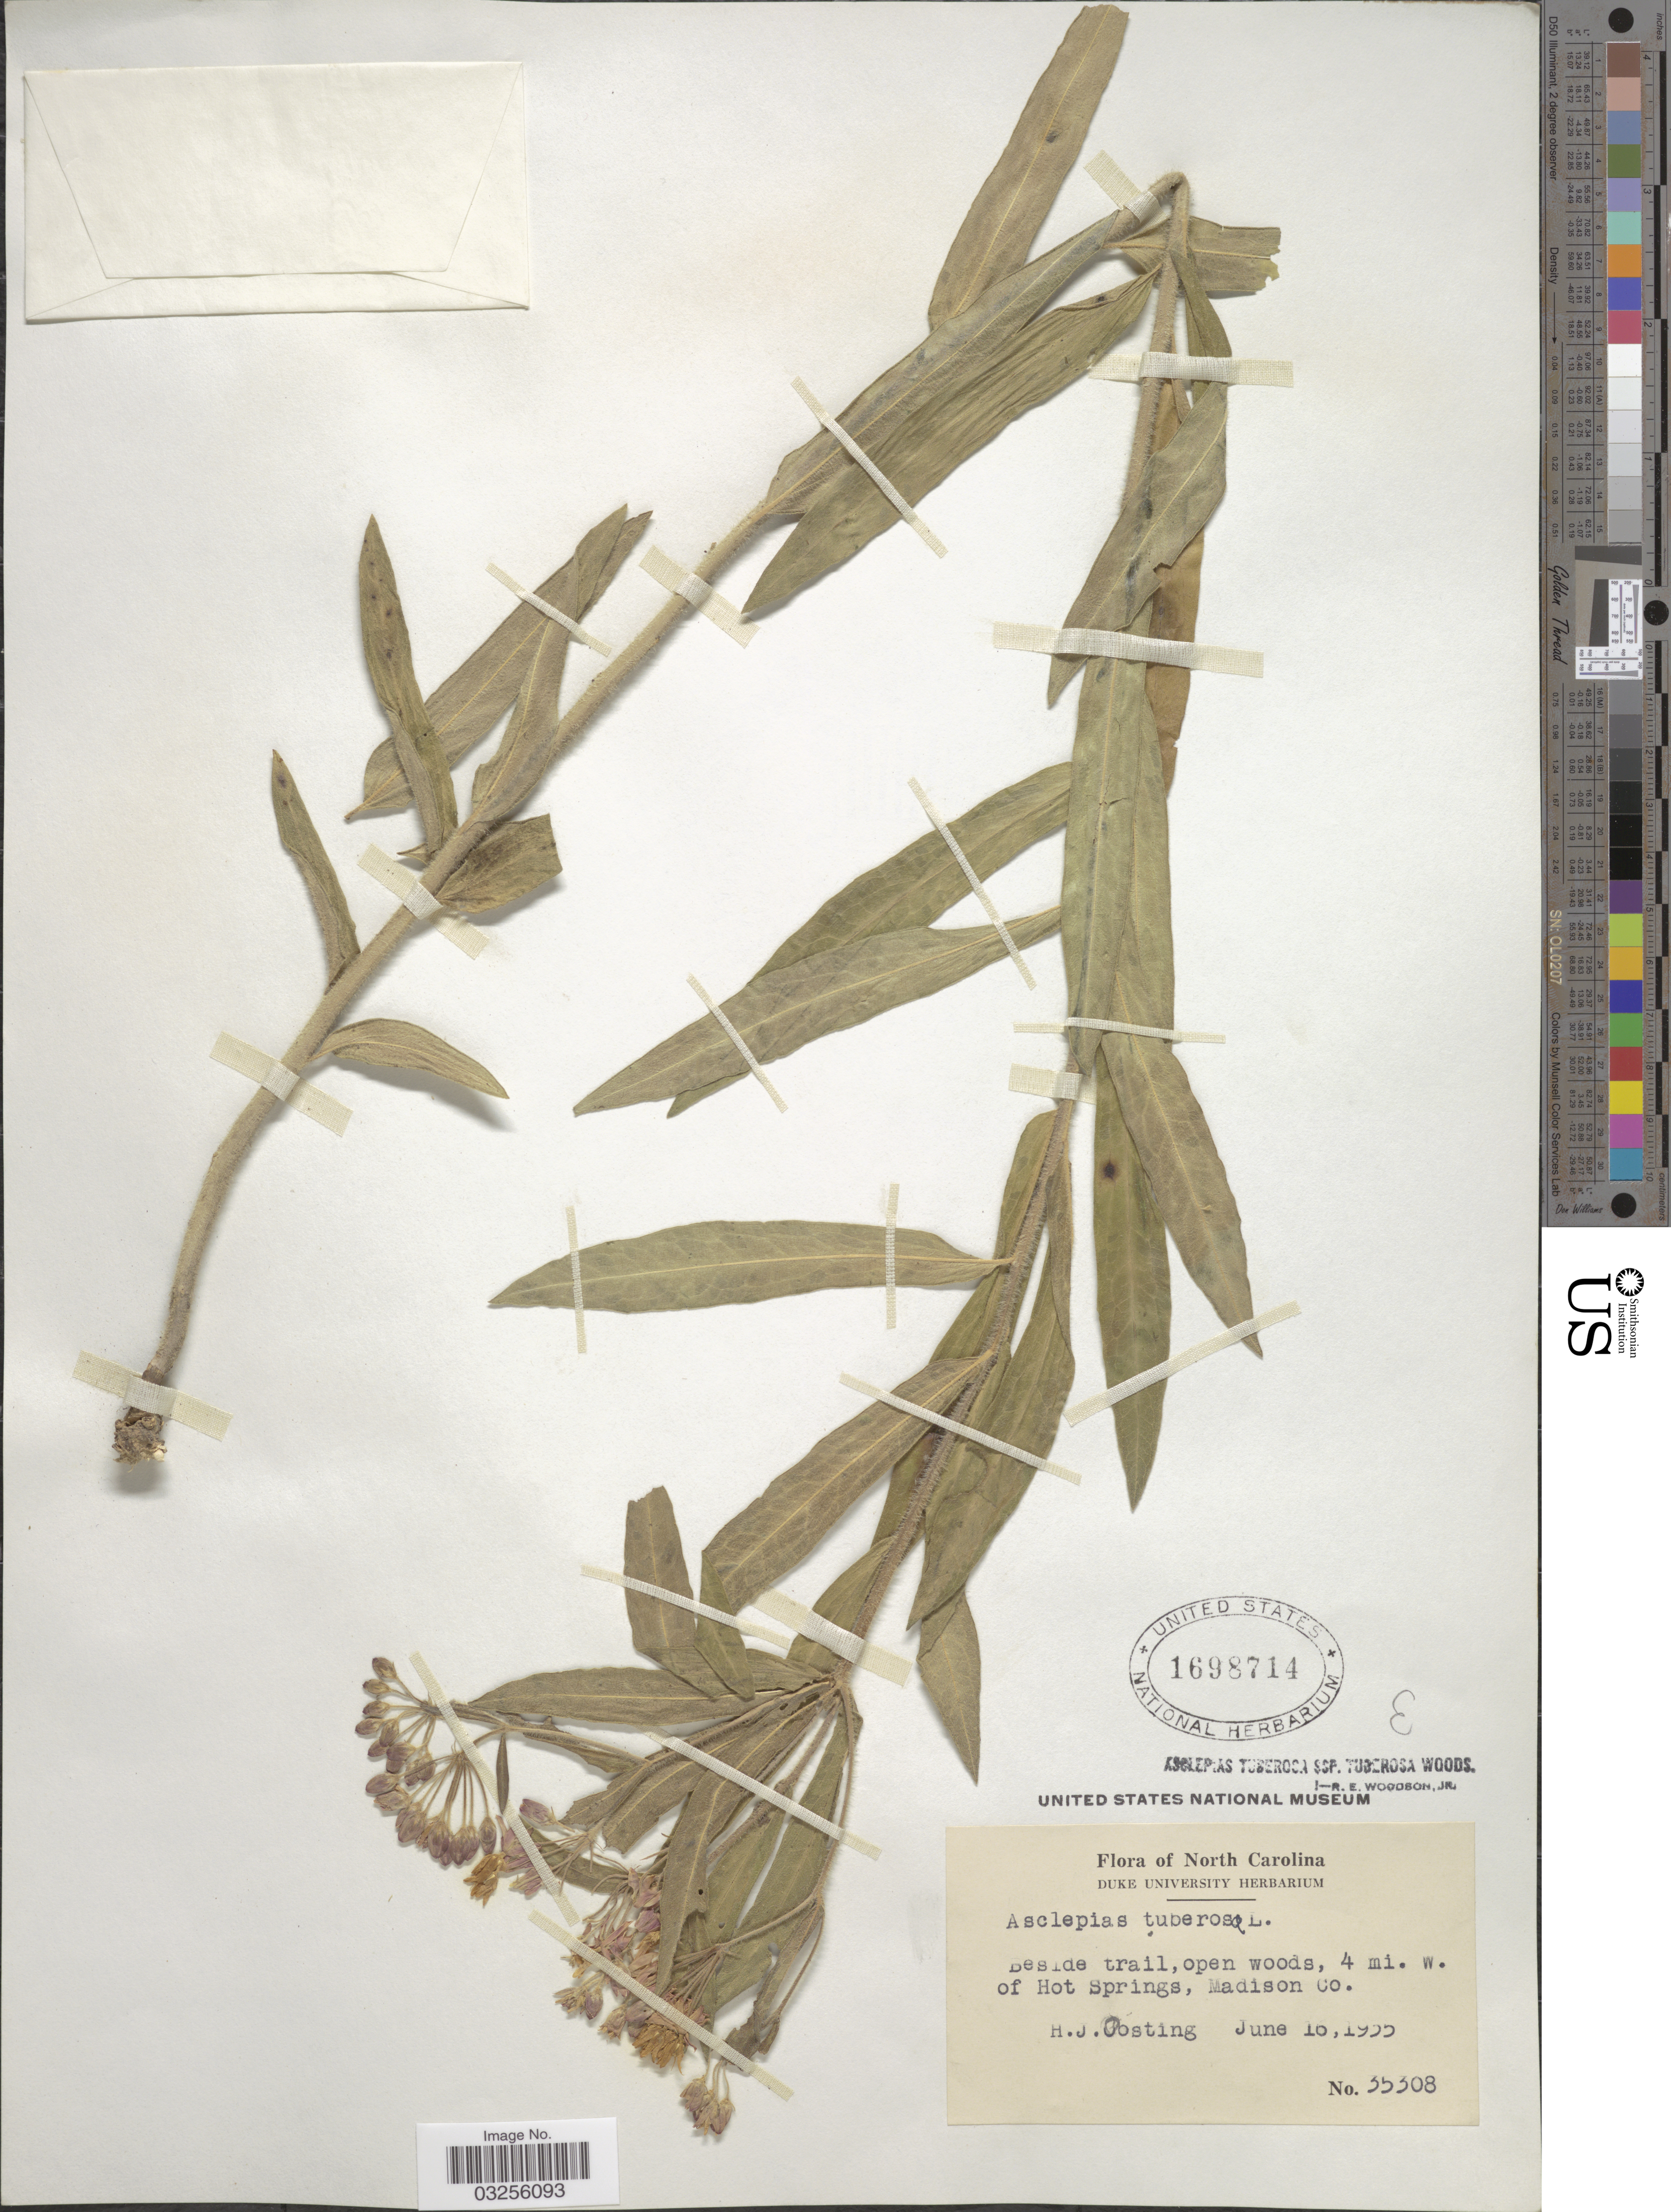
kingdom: Plantae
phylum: Tracheophyta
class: Magnoliopsida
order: Gentianales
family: Apocynaceae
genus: Asclepias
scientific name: Asclepias tuberosa subsp. tuberosa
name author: L.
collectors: H. Oosting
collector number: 35308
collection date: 1935-06-16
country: United States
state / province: North Carolina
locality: Beside trail, open woods, 4 mi. W. of Hot Springs, Madison Co.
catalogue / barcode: US 1698714